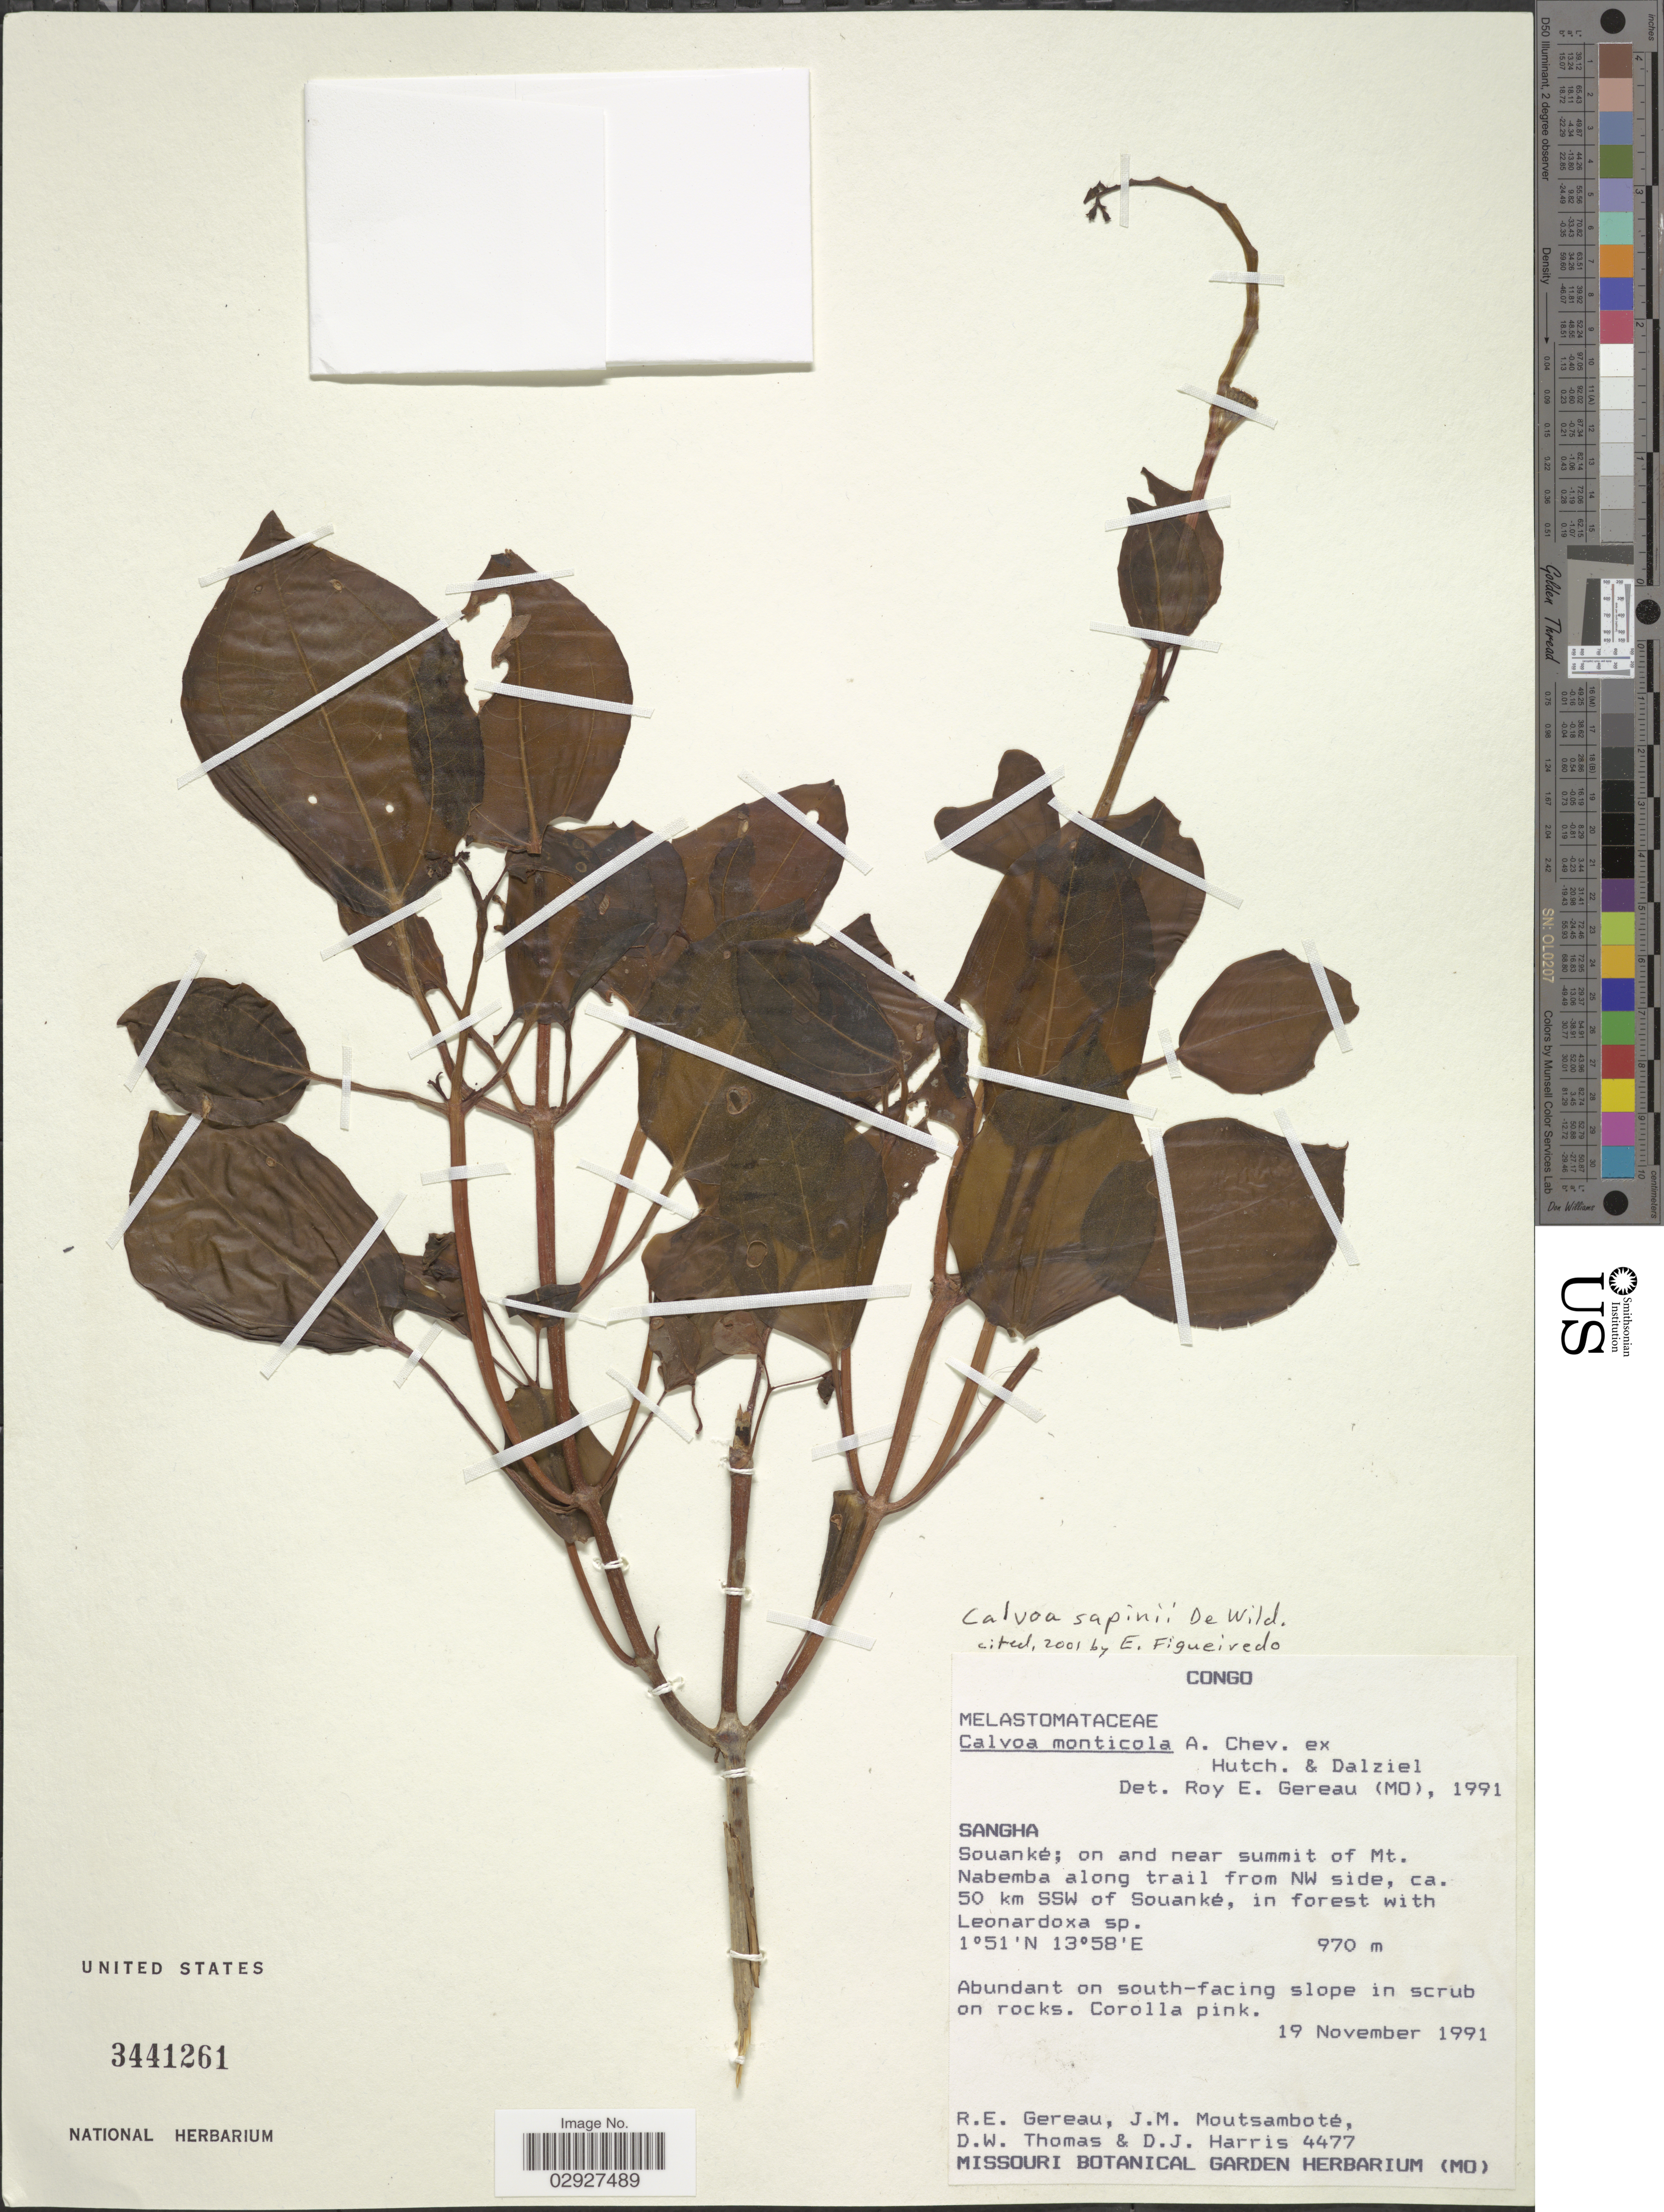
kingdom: Plantae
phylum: Tracheophyta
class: Magnoliopsida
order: Myrtales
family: Melastomataceae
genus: Calvoa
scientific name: Calvoa sapinii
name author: De Wild.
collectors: R. Gereau, J. Moutsambote & D. W. Thomas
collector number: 4477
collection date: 1991-11-19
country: Congo, Republic of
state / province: Sangha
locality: Souanké; on and near summit of Mt. Nabemba along trail from NW side, ca. 50 km SSW of Souanké.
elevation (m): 970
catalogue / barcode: US 3441261